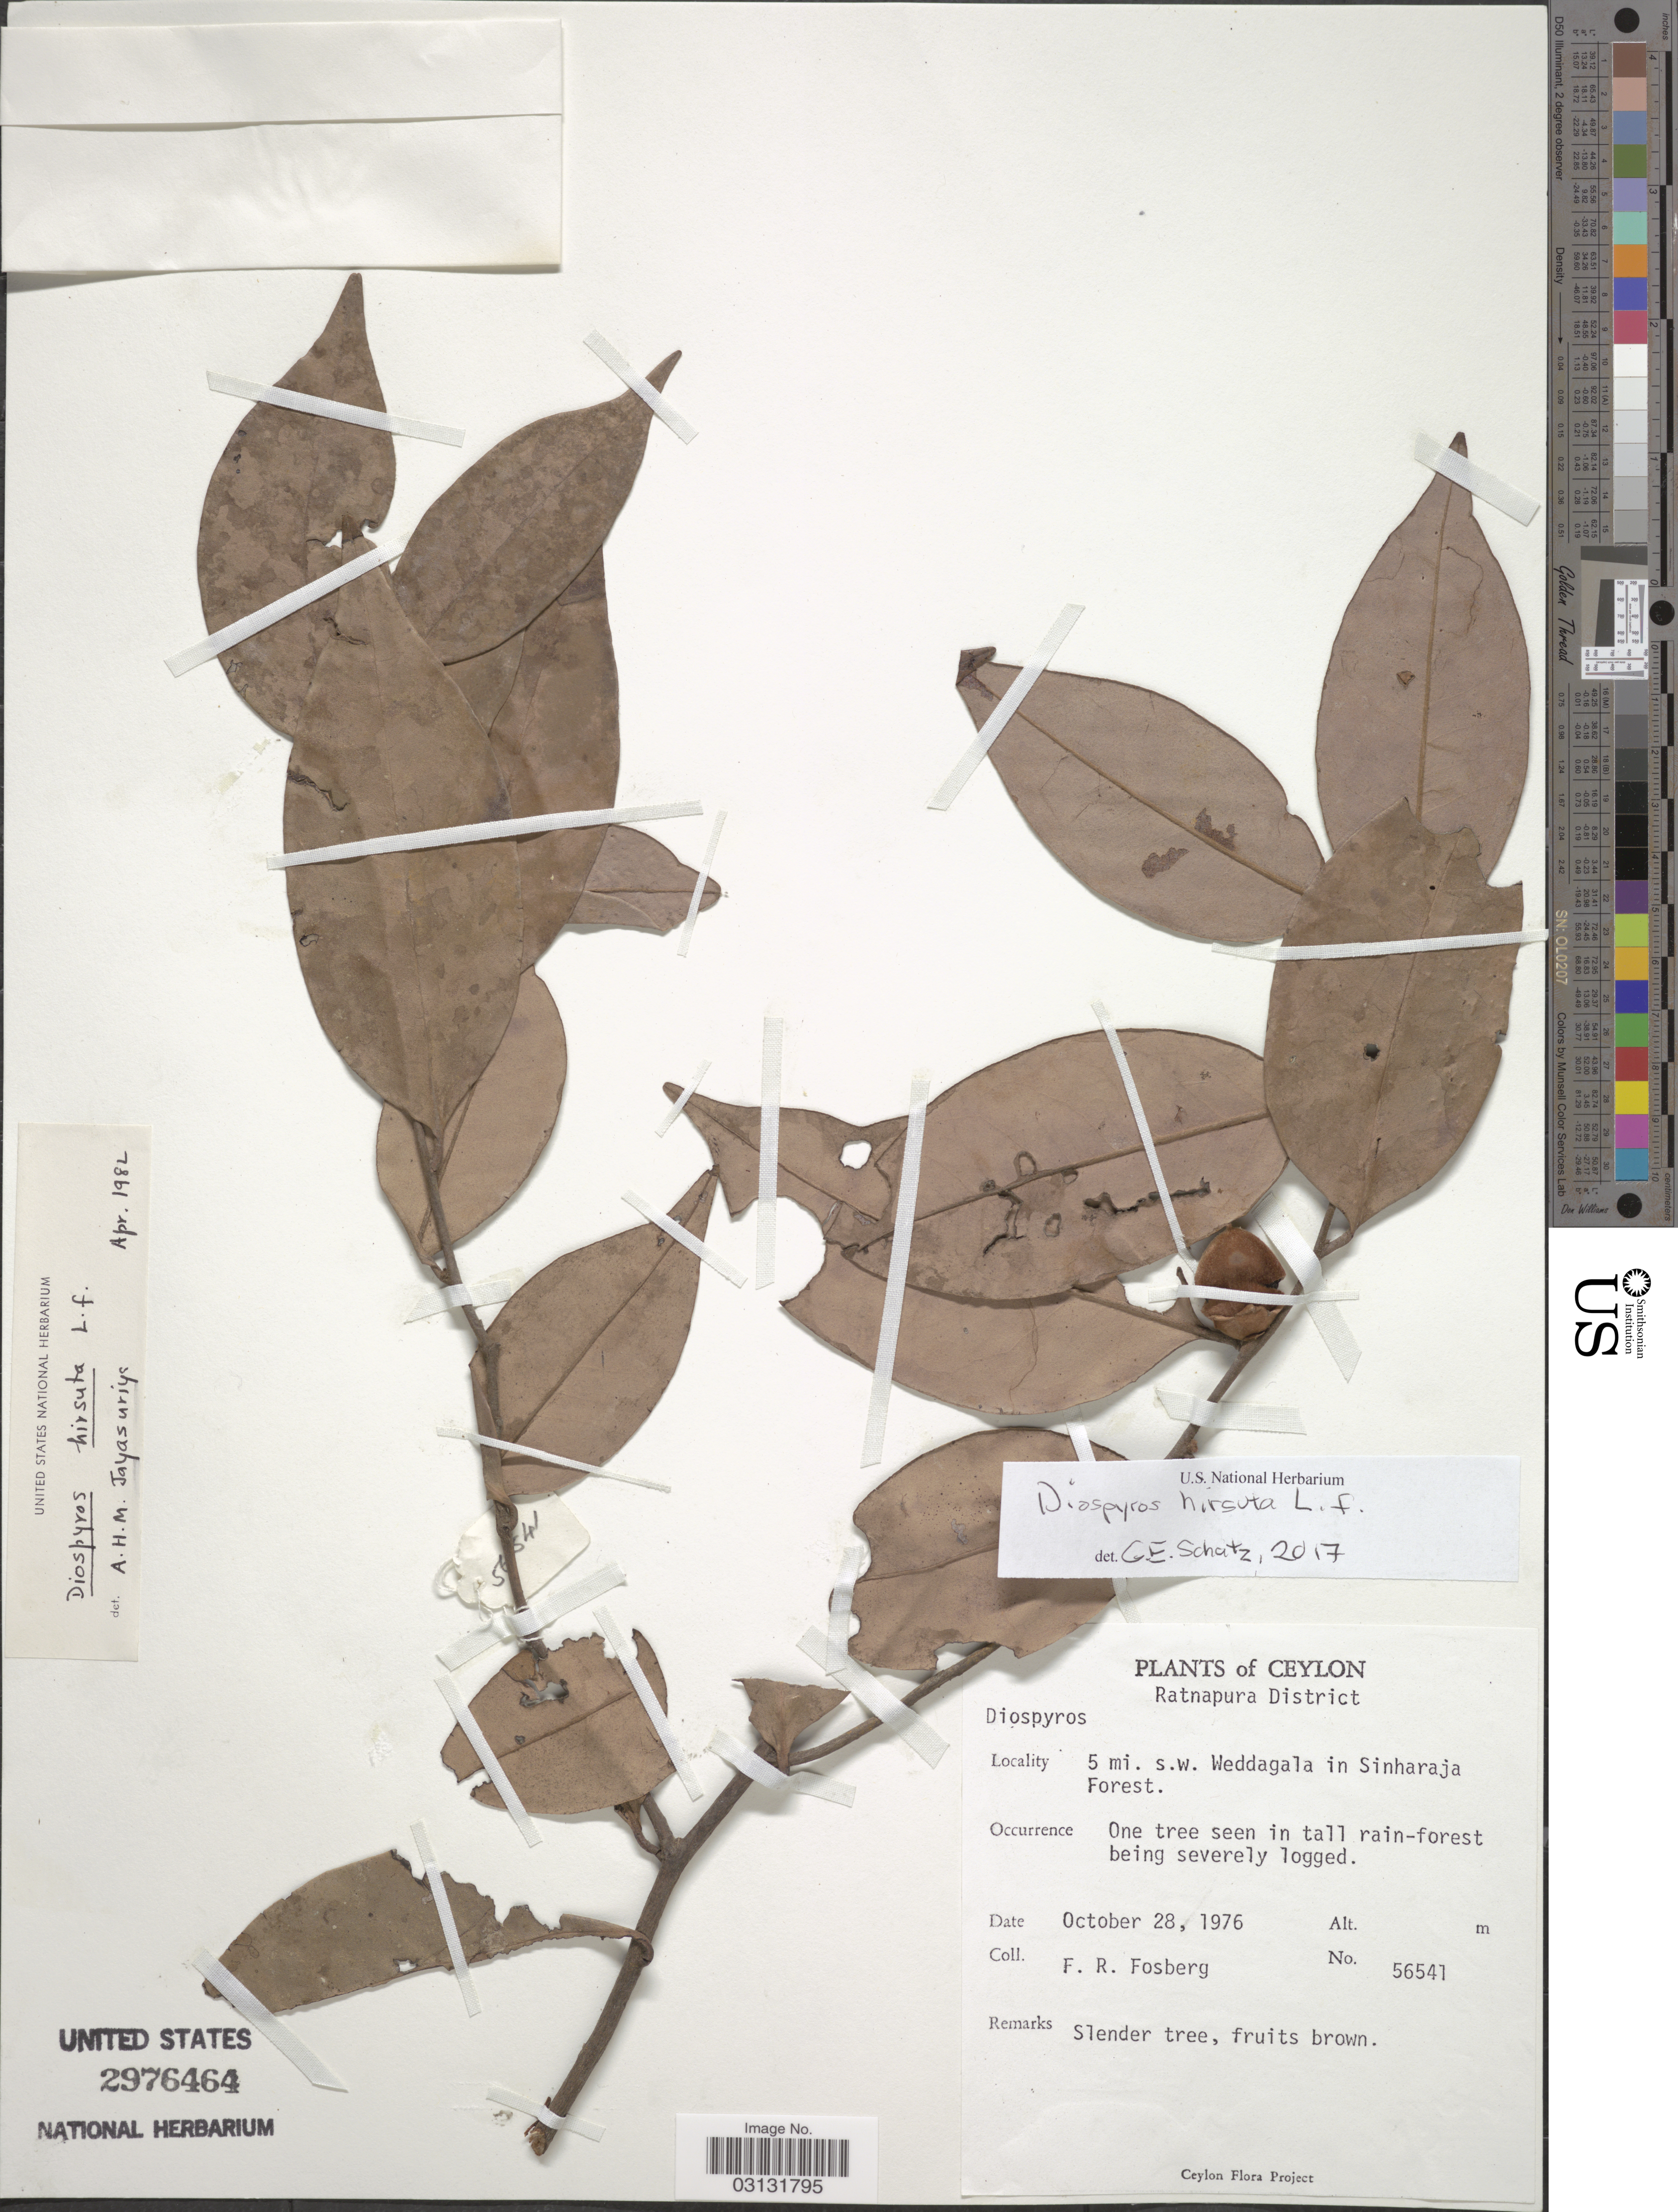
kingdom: Plantae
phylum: Tracheophyta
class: Magnoliopsida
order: Ericales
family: Ebenaceae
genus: Diospyros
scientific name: Diospyros hirsuta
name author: L. f.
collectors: F. R. Fosberg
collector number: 56541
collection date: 1976-10-28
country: Sri Lanka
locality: Ceylon. Ratnapura District. 5 mi. s. w. Weddagala in Sinharaja Forest.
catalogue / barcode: US 2976464